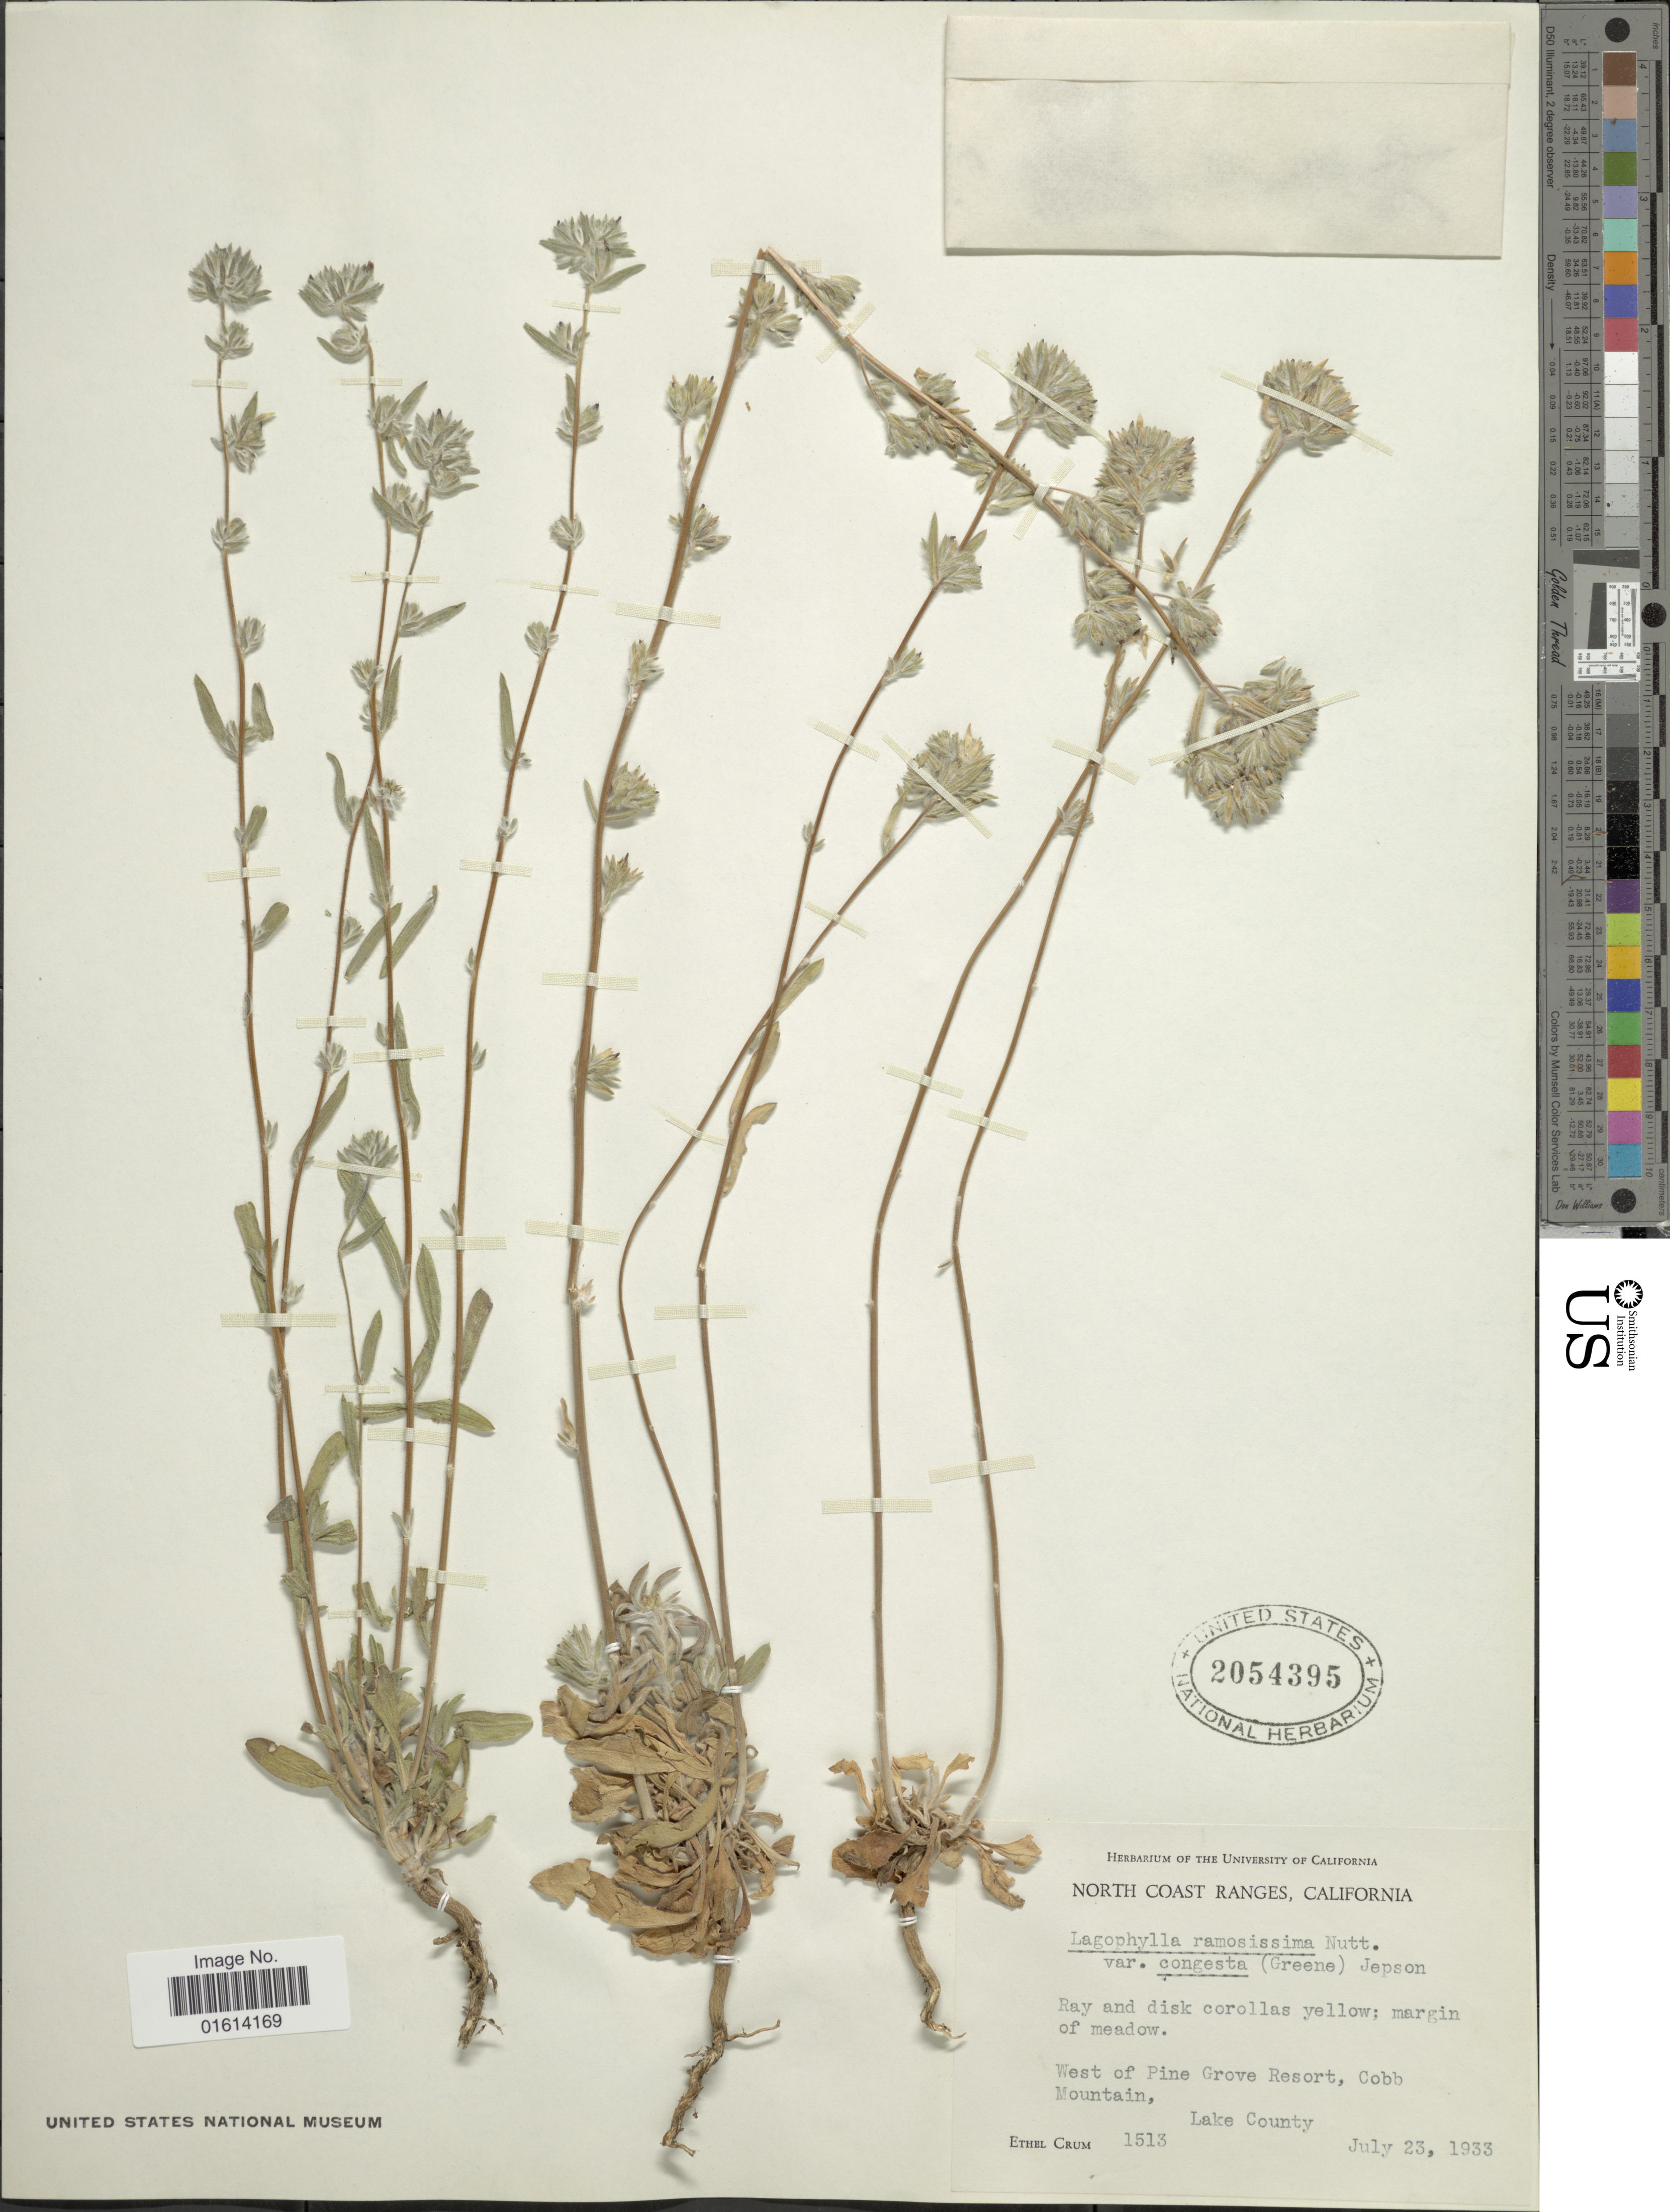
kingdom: Plantae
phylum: Tracheophyta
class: Magnoliopsida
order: Asterales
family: Asteraceae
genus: Lagophylla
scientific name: Lagophylla ramosissima subsp. congesta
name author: (Greene) D.D. Keck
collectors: E. K. Crum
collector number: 1513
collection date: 1933-07-23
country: United States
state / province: California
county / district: Lake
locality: North Coast Ranges, West of Pine Grove Resort, Cobb Mountain, Lake County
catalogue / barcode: US 2054395